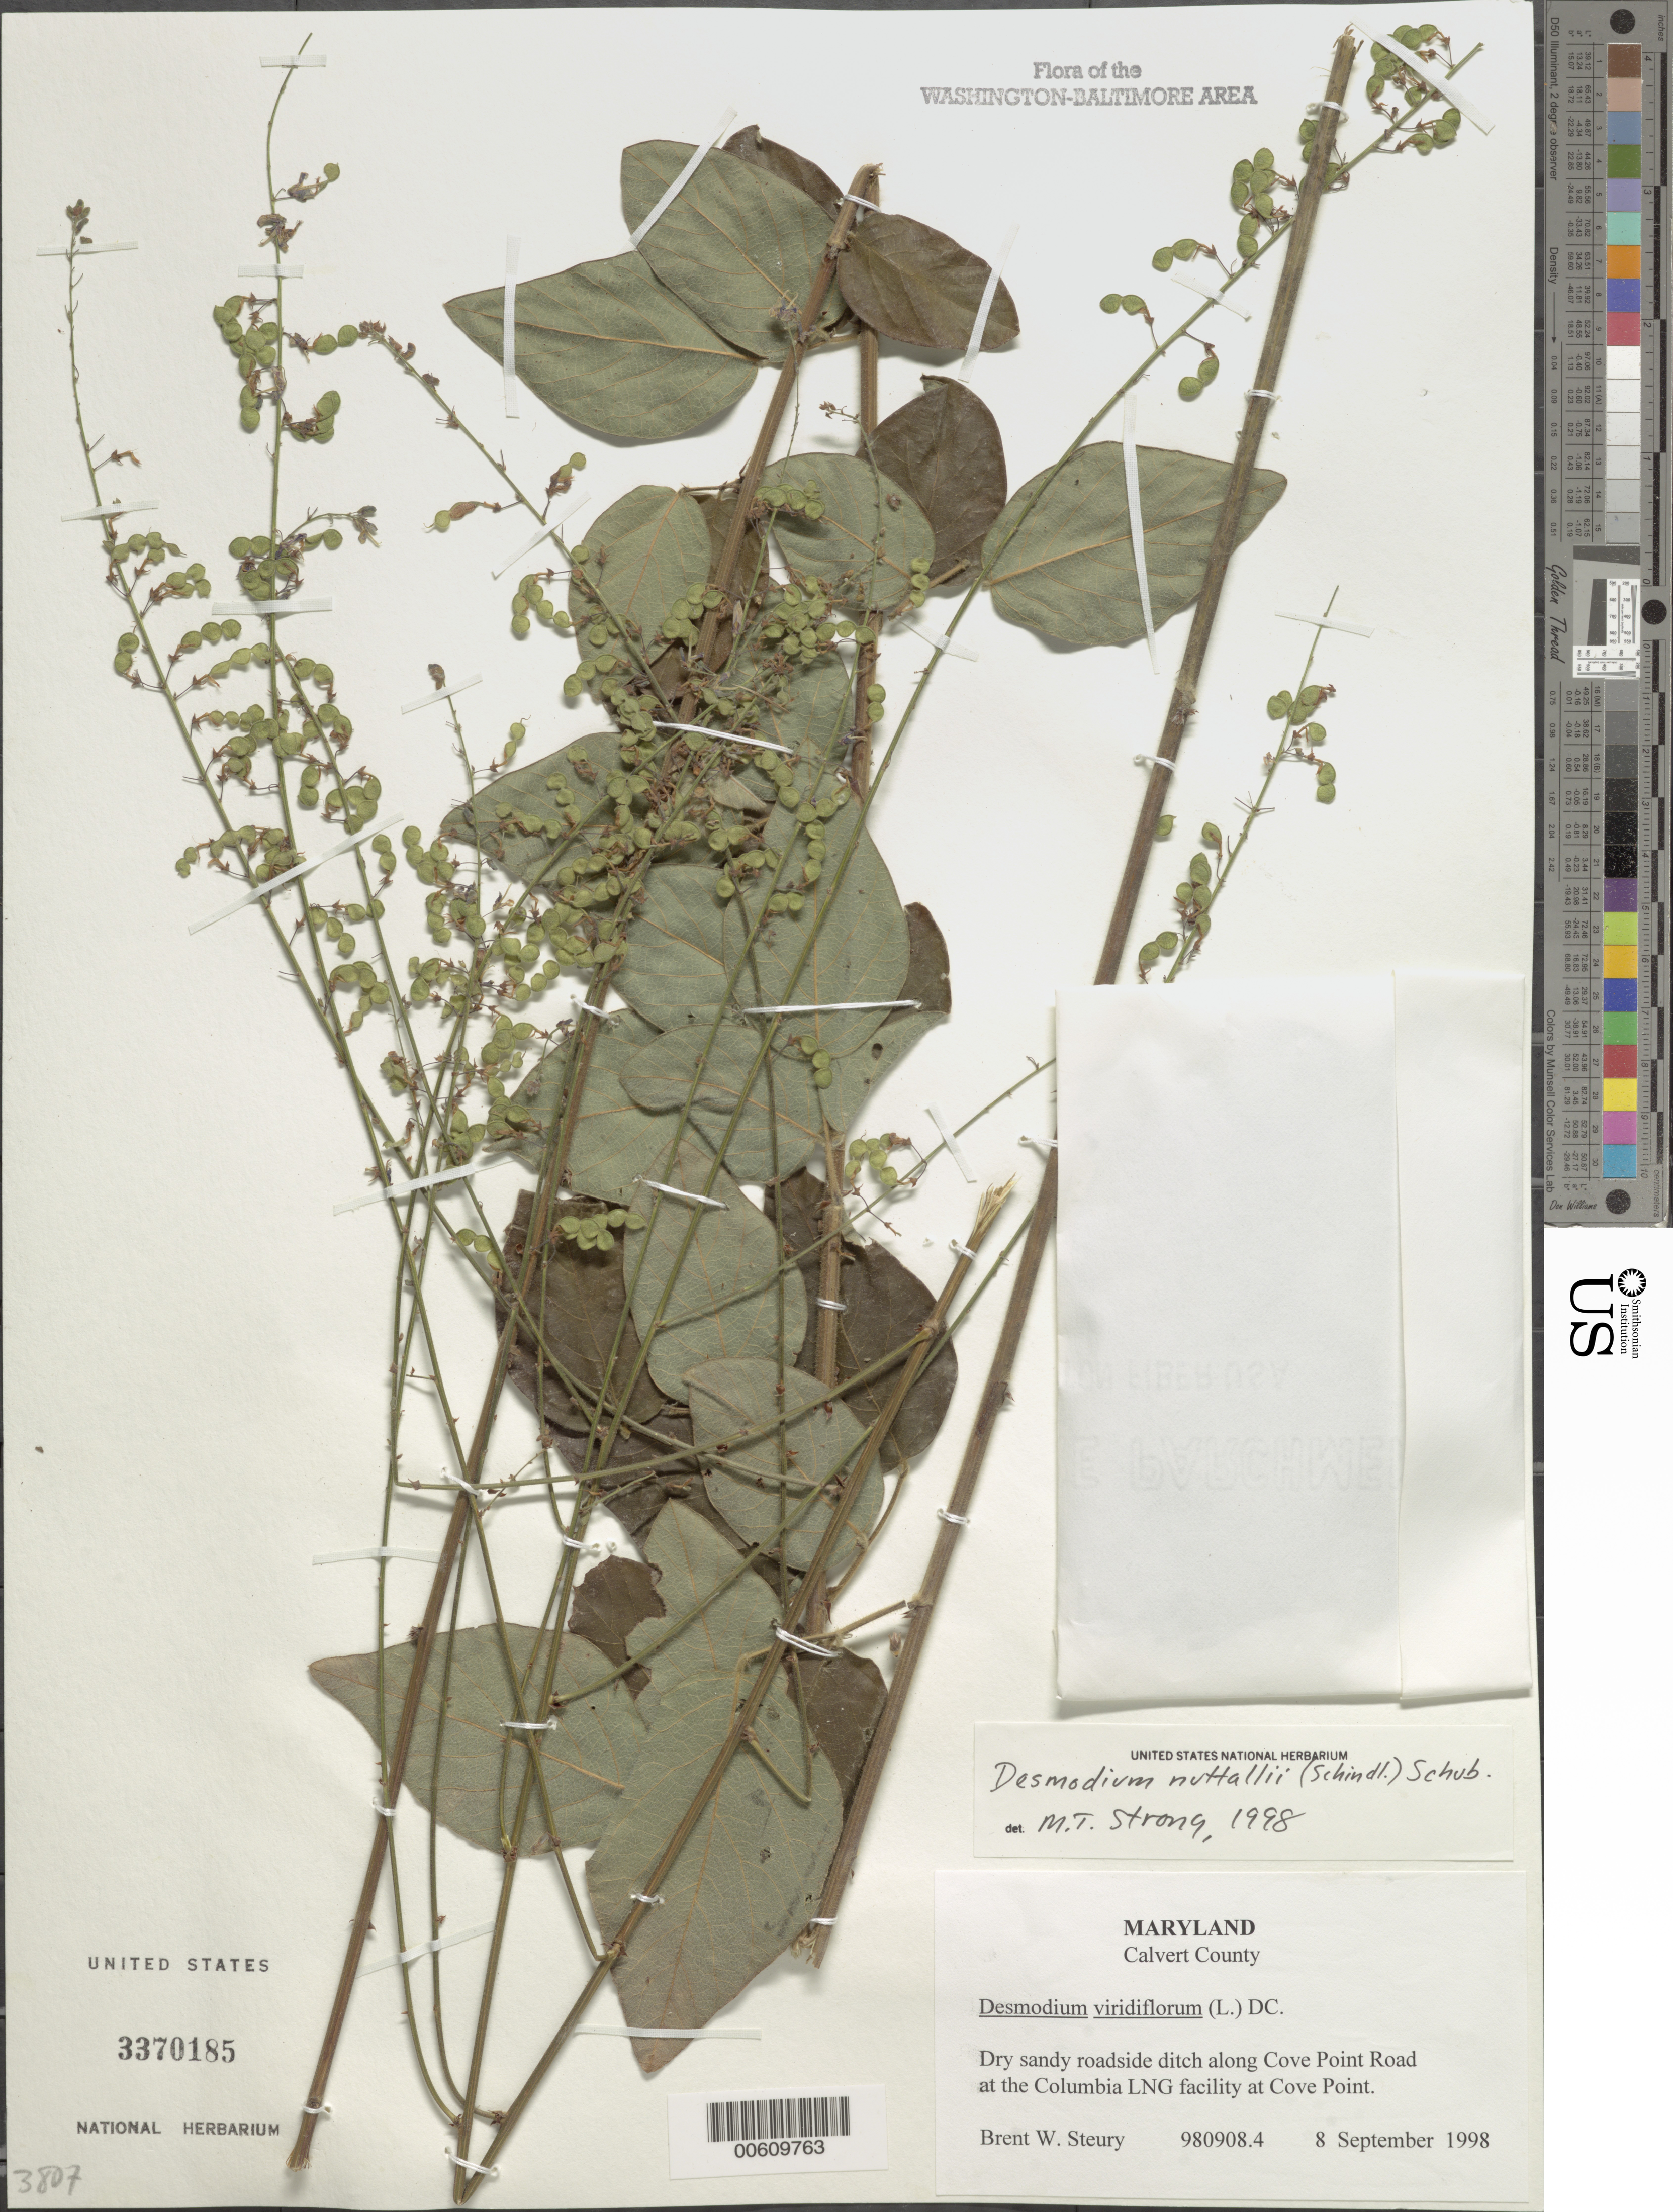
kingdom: Plantae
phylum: Tracheophyta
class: Magnoliopsida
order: Fabales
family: Fabaceae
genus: Desmodium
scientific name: Desmodium viridiflorum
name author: (L.) DC.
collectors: B. Steury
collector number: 980908.4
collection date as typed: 08 Sep 1998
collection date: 1998-09-08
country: United States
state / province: Maryland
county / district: Calvert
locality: Along Cove Point Road at the Columbia Long Facility at Cove Point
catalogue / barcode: US 3370185